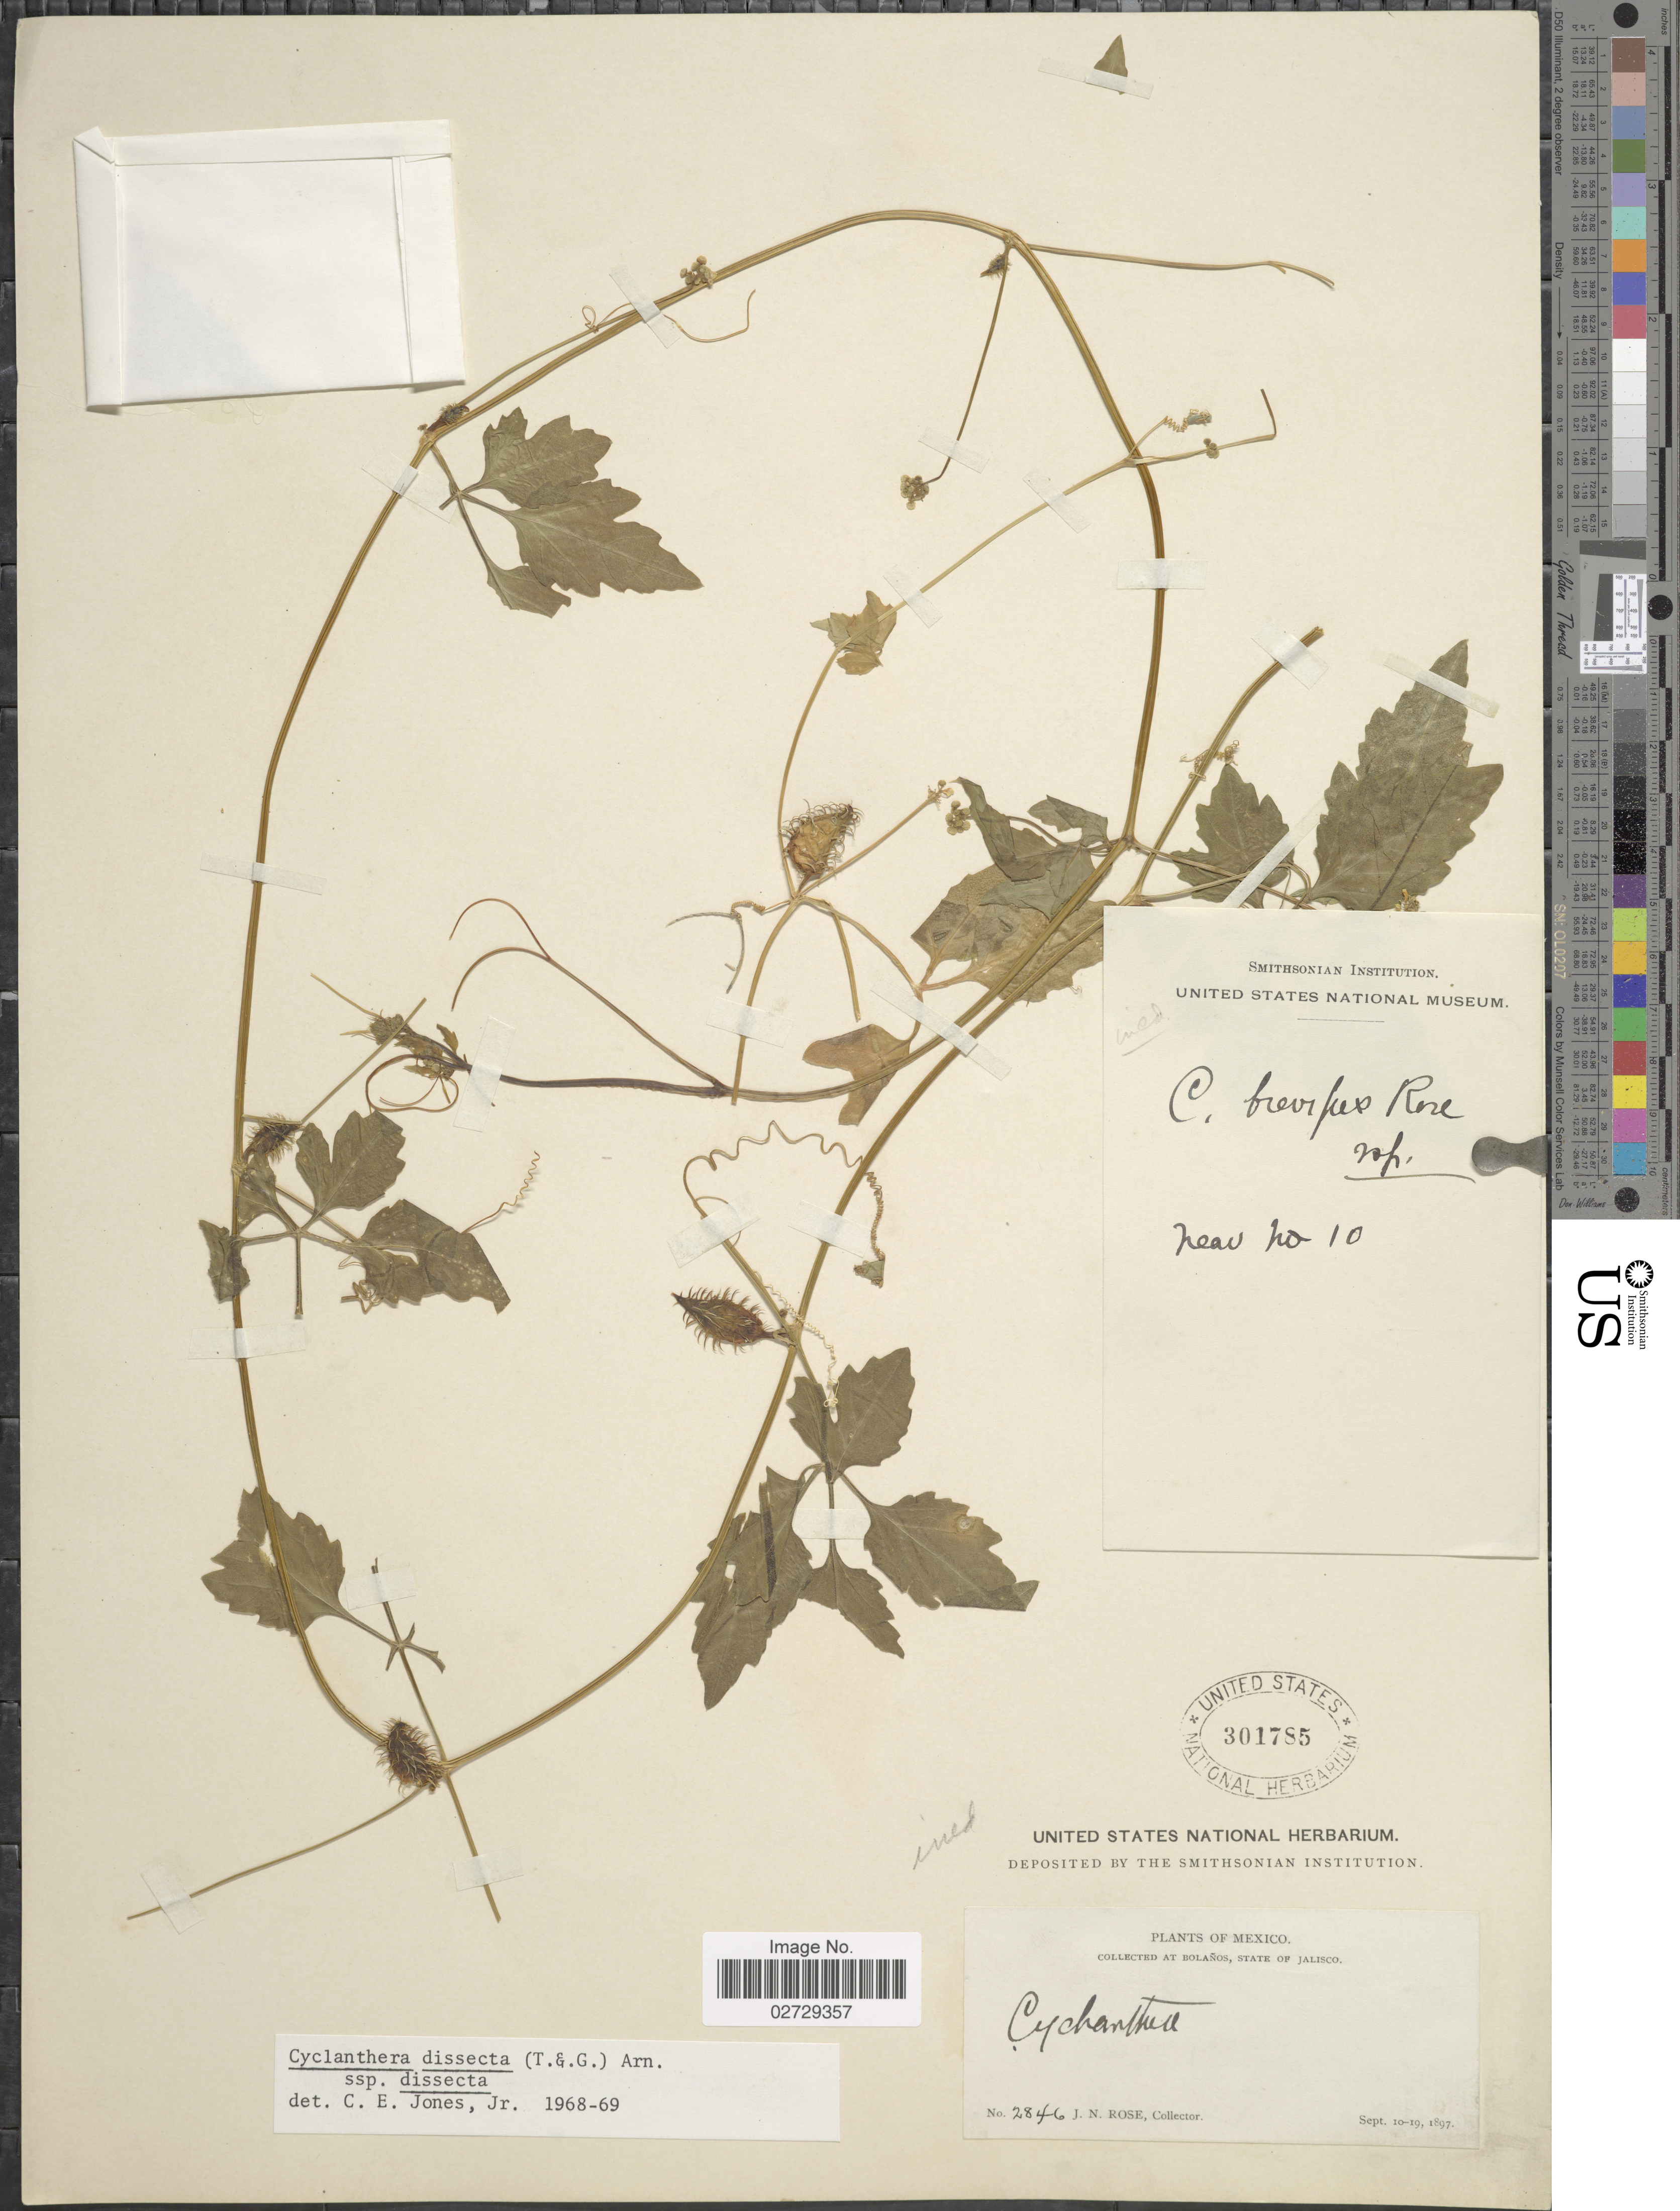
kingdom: Plantae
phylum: Tracheophyta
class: Magnoliopsida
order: Cucurbitales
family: Cucurbitaceae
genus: Cyclanthera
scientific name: Cyclanthera dissecta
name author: (Torr. & A. Gray) Arn.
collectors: J. N. Rose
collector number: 2846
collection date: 1897-09-10/1897-09-19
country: Mexico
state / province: Jalisco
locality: Bolaños.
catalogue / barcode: US 301785